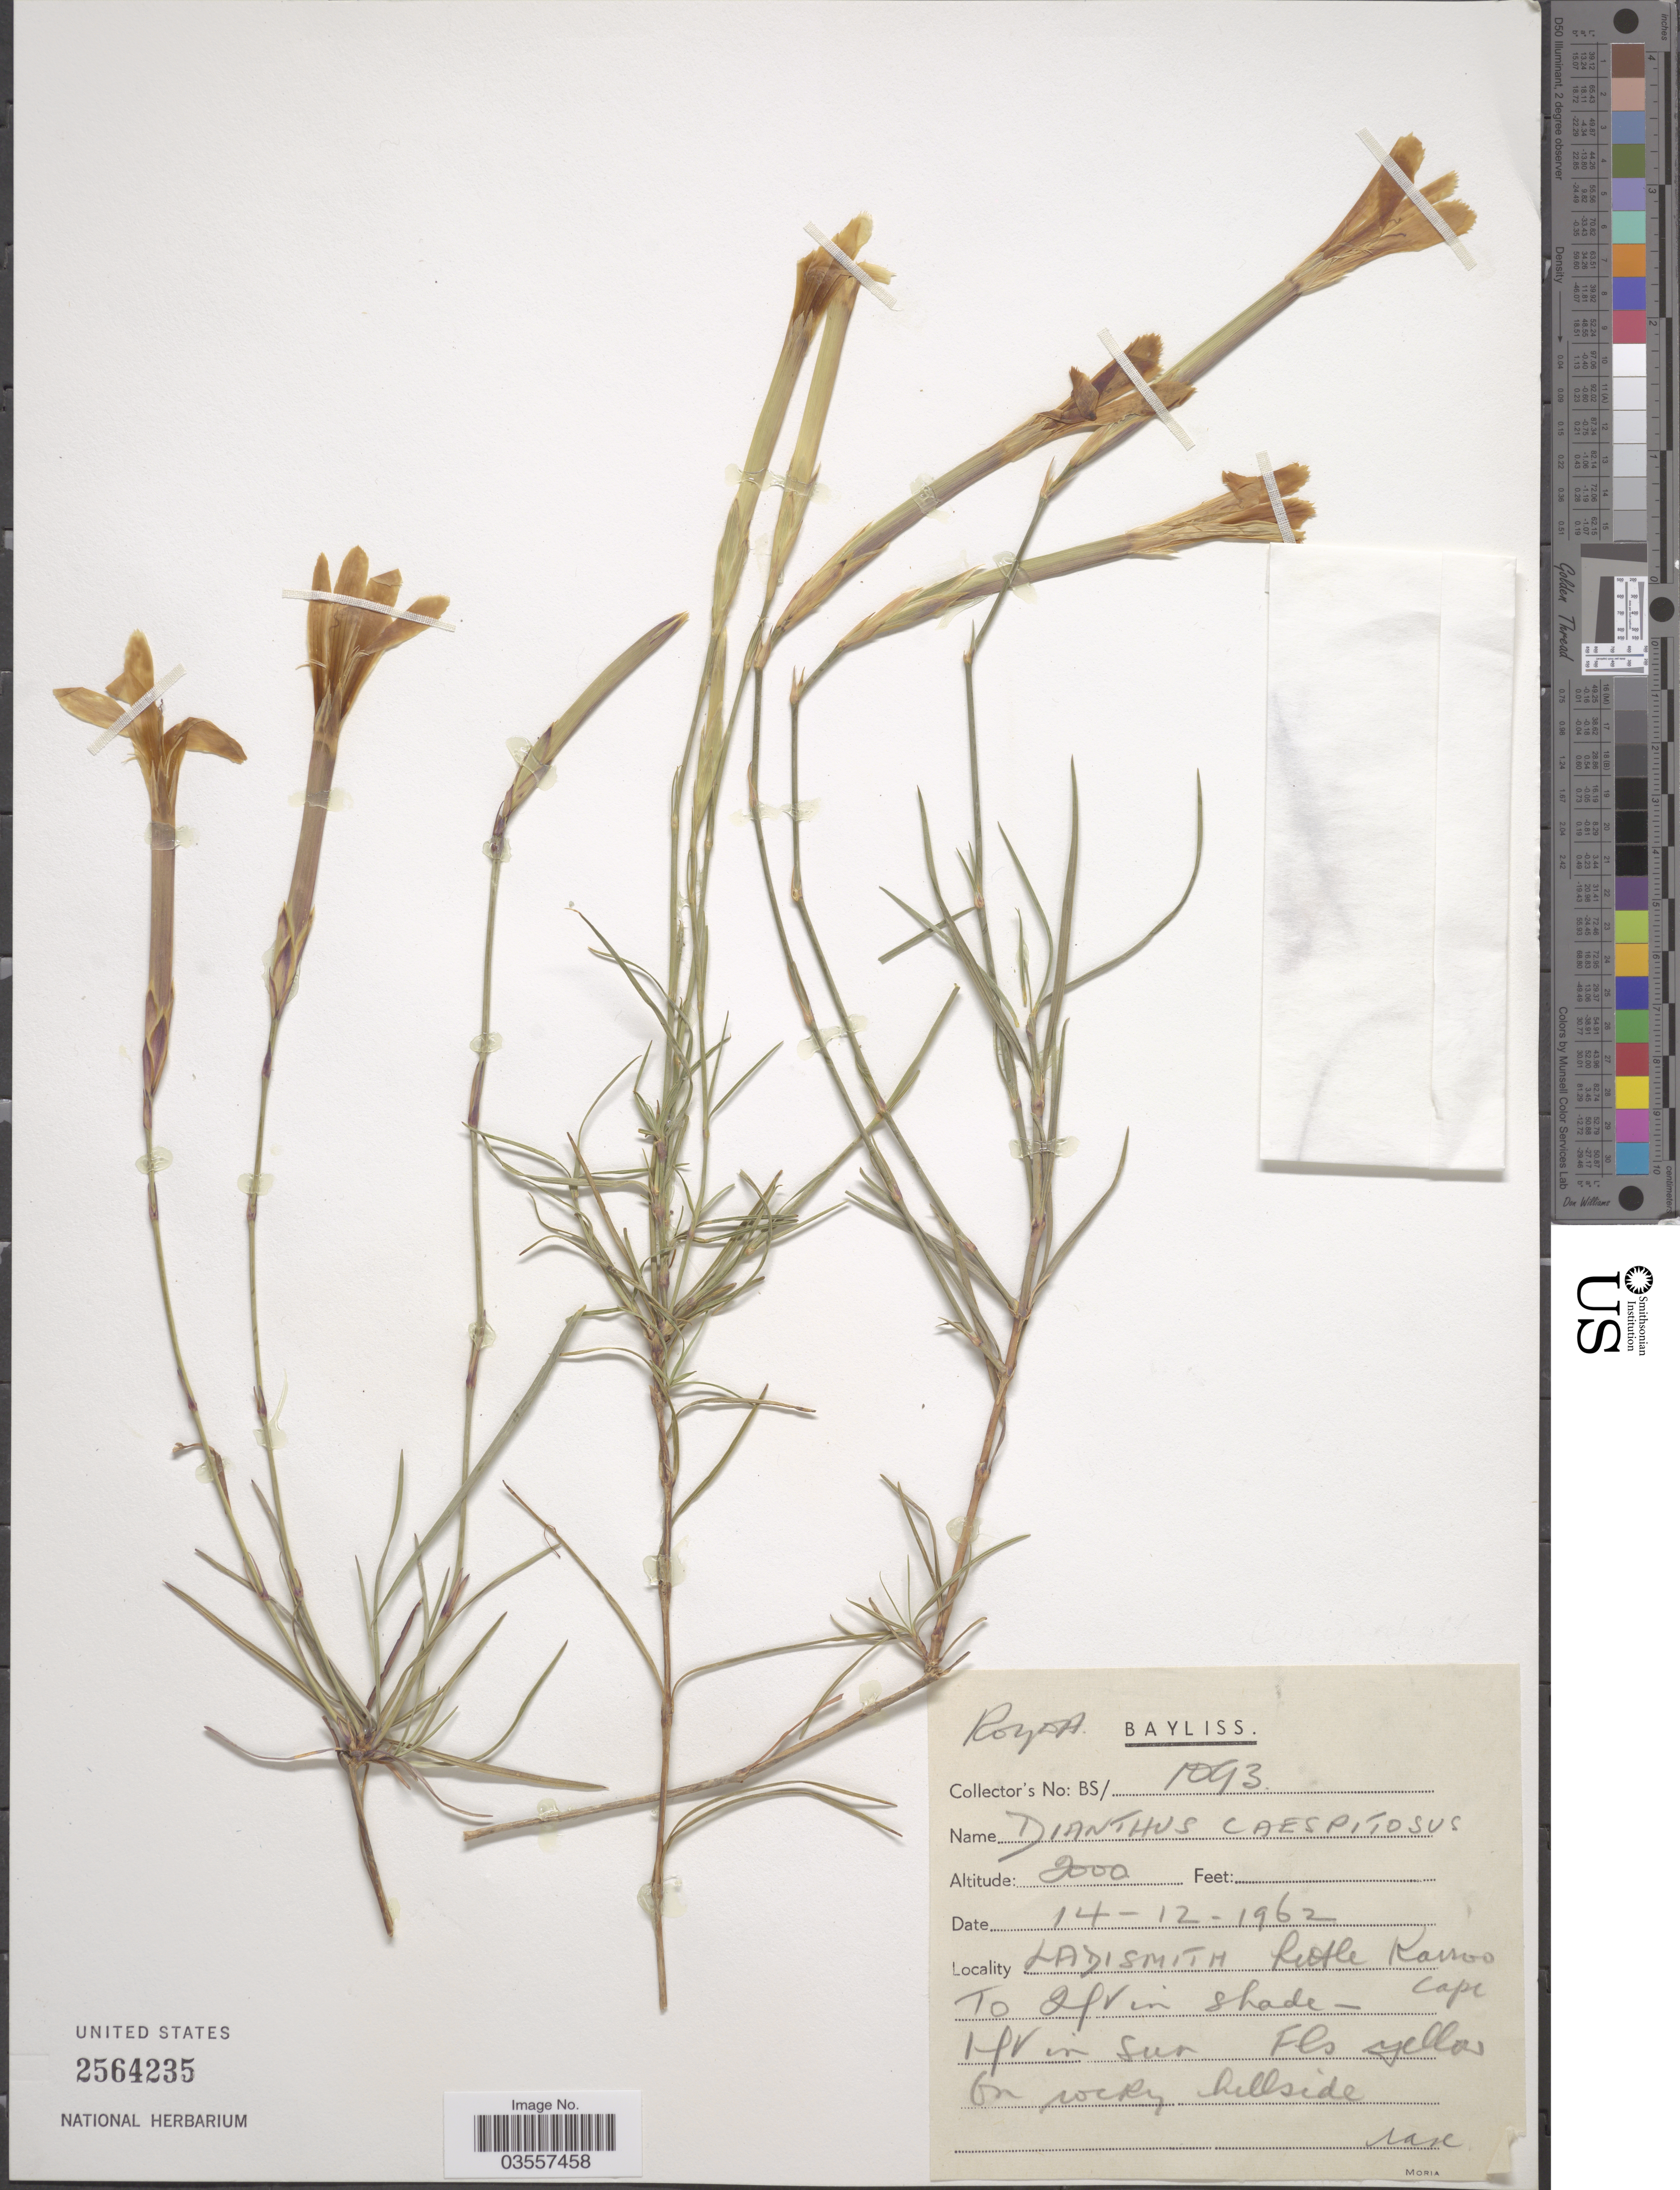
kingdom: Plantae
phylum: Tracheophyta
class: Magnoliopsida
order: Caryophyllales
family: Caryophyllaceae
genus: Dianthus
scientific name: Dianthus caespitosus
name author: Thunb.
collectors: R. Bayliss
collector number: BS/1093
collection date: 1962-12-14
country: South Africa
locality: Ladismith people Karoo Cape.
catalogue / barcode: US 2564235